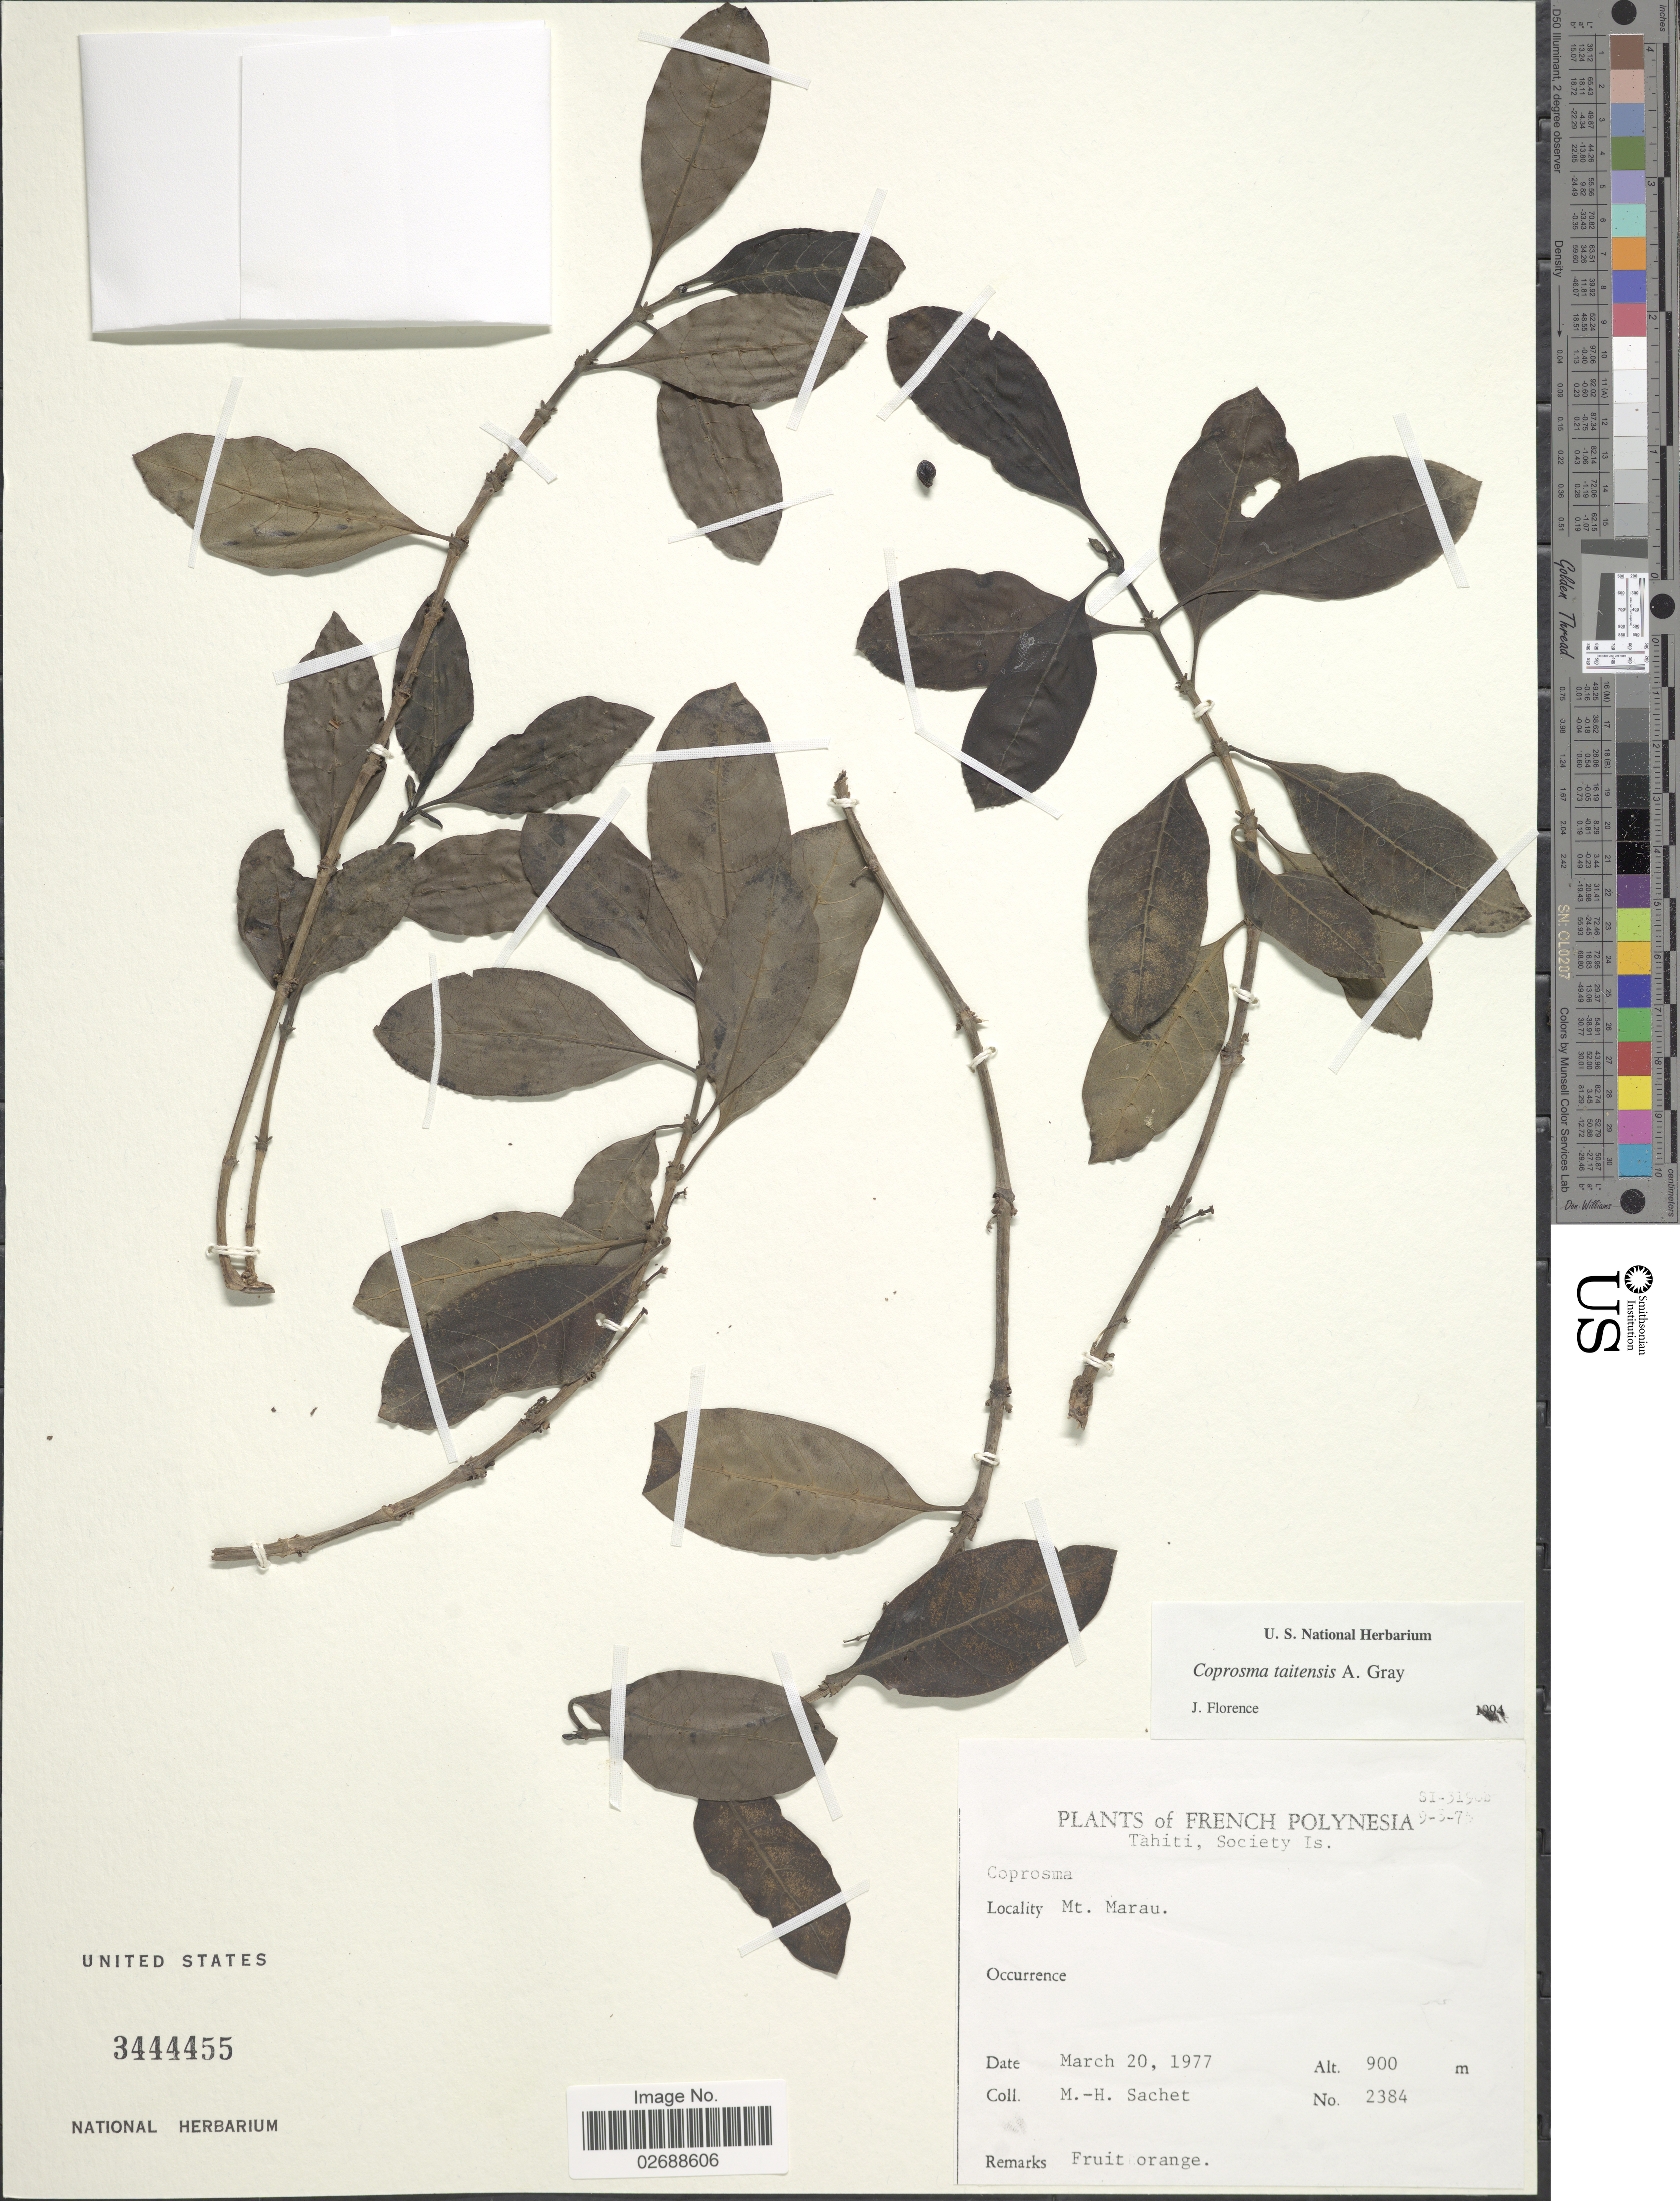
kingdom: Plantae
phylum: Tracheophyta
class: Magnoliopsida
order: Gentianales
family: Rubiaceae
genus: Coprosma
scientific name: Coprosma tahitensis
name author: A. Gray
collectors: M.-H. Sachet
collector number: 2384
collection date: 1977-03-20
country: French Polynesia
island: Tahiti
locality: Tahiti, Society Is. Mt. Marau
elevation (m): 900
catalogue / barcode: US 3444455